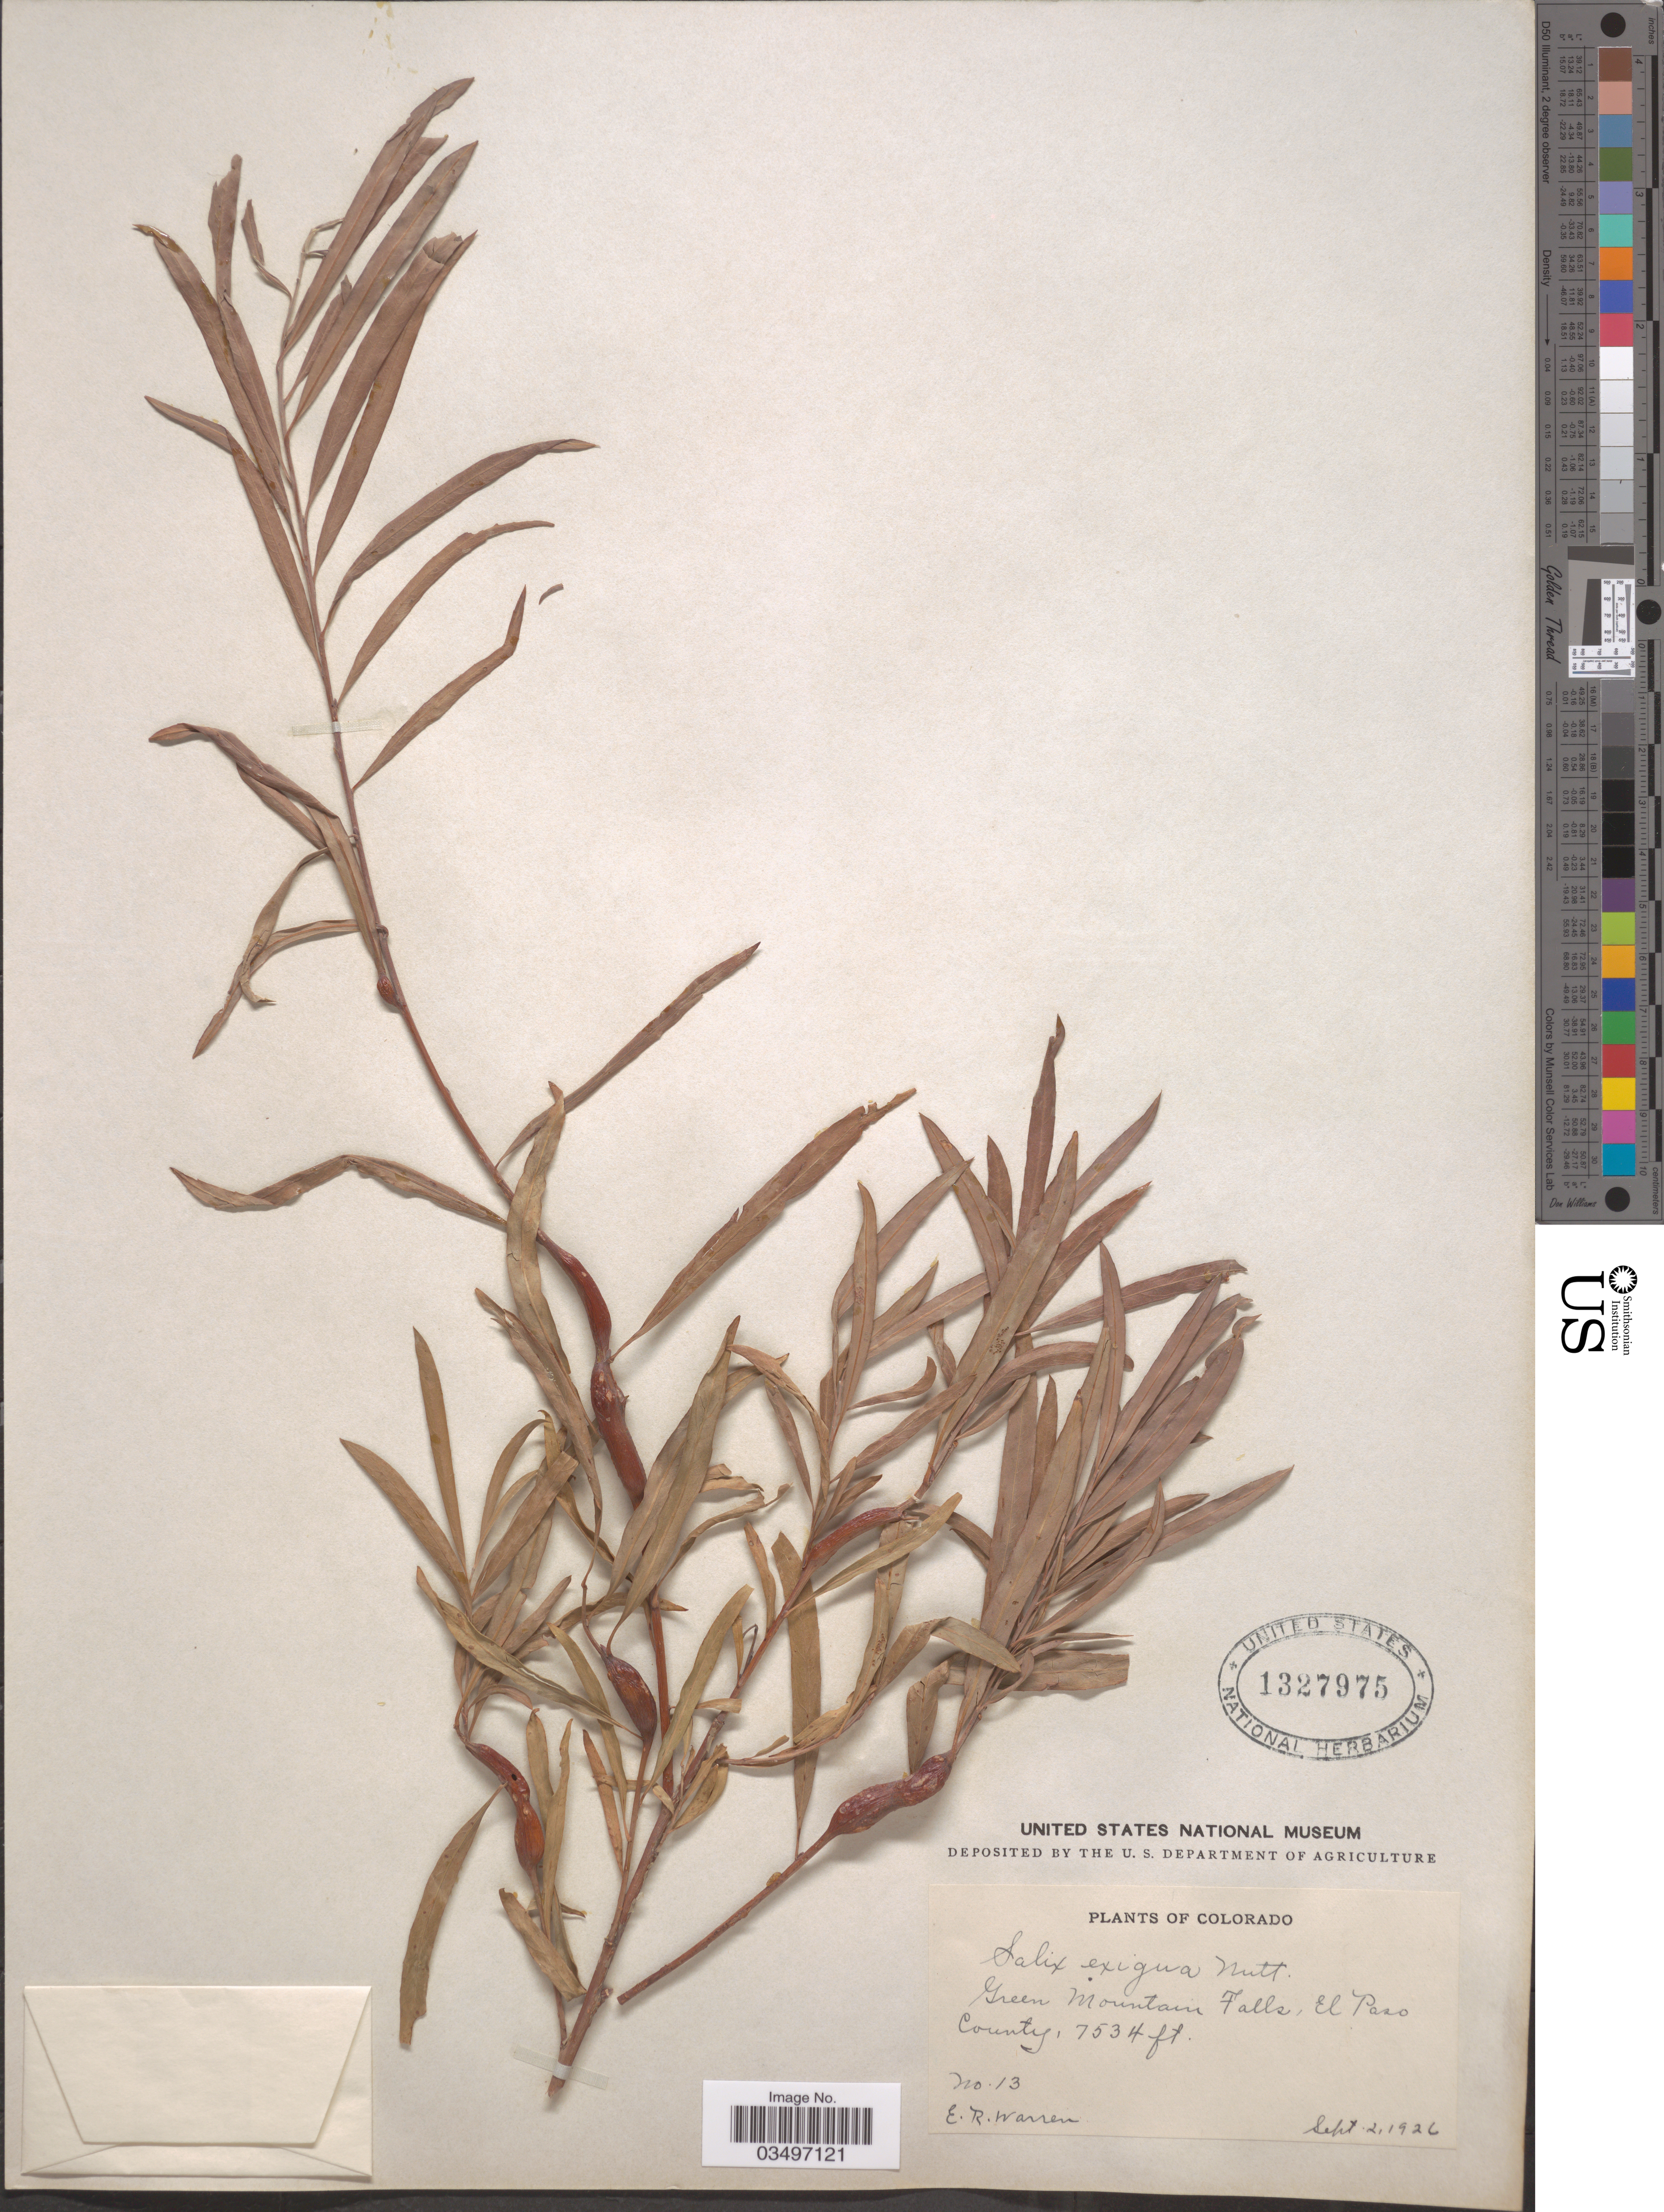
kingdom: Plantae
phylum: Tracheophyta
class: Magnoliopsida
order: Malpighiales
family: Salicaceae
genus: Salix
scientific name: Salix exigua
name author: Nutt.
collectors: E. Warren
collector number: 13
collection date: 1926-09-02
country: United States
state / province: Colorado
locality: Green Mountain Falls, El Paso County.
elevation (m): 2296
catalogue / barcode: US 1327975